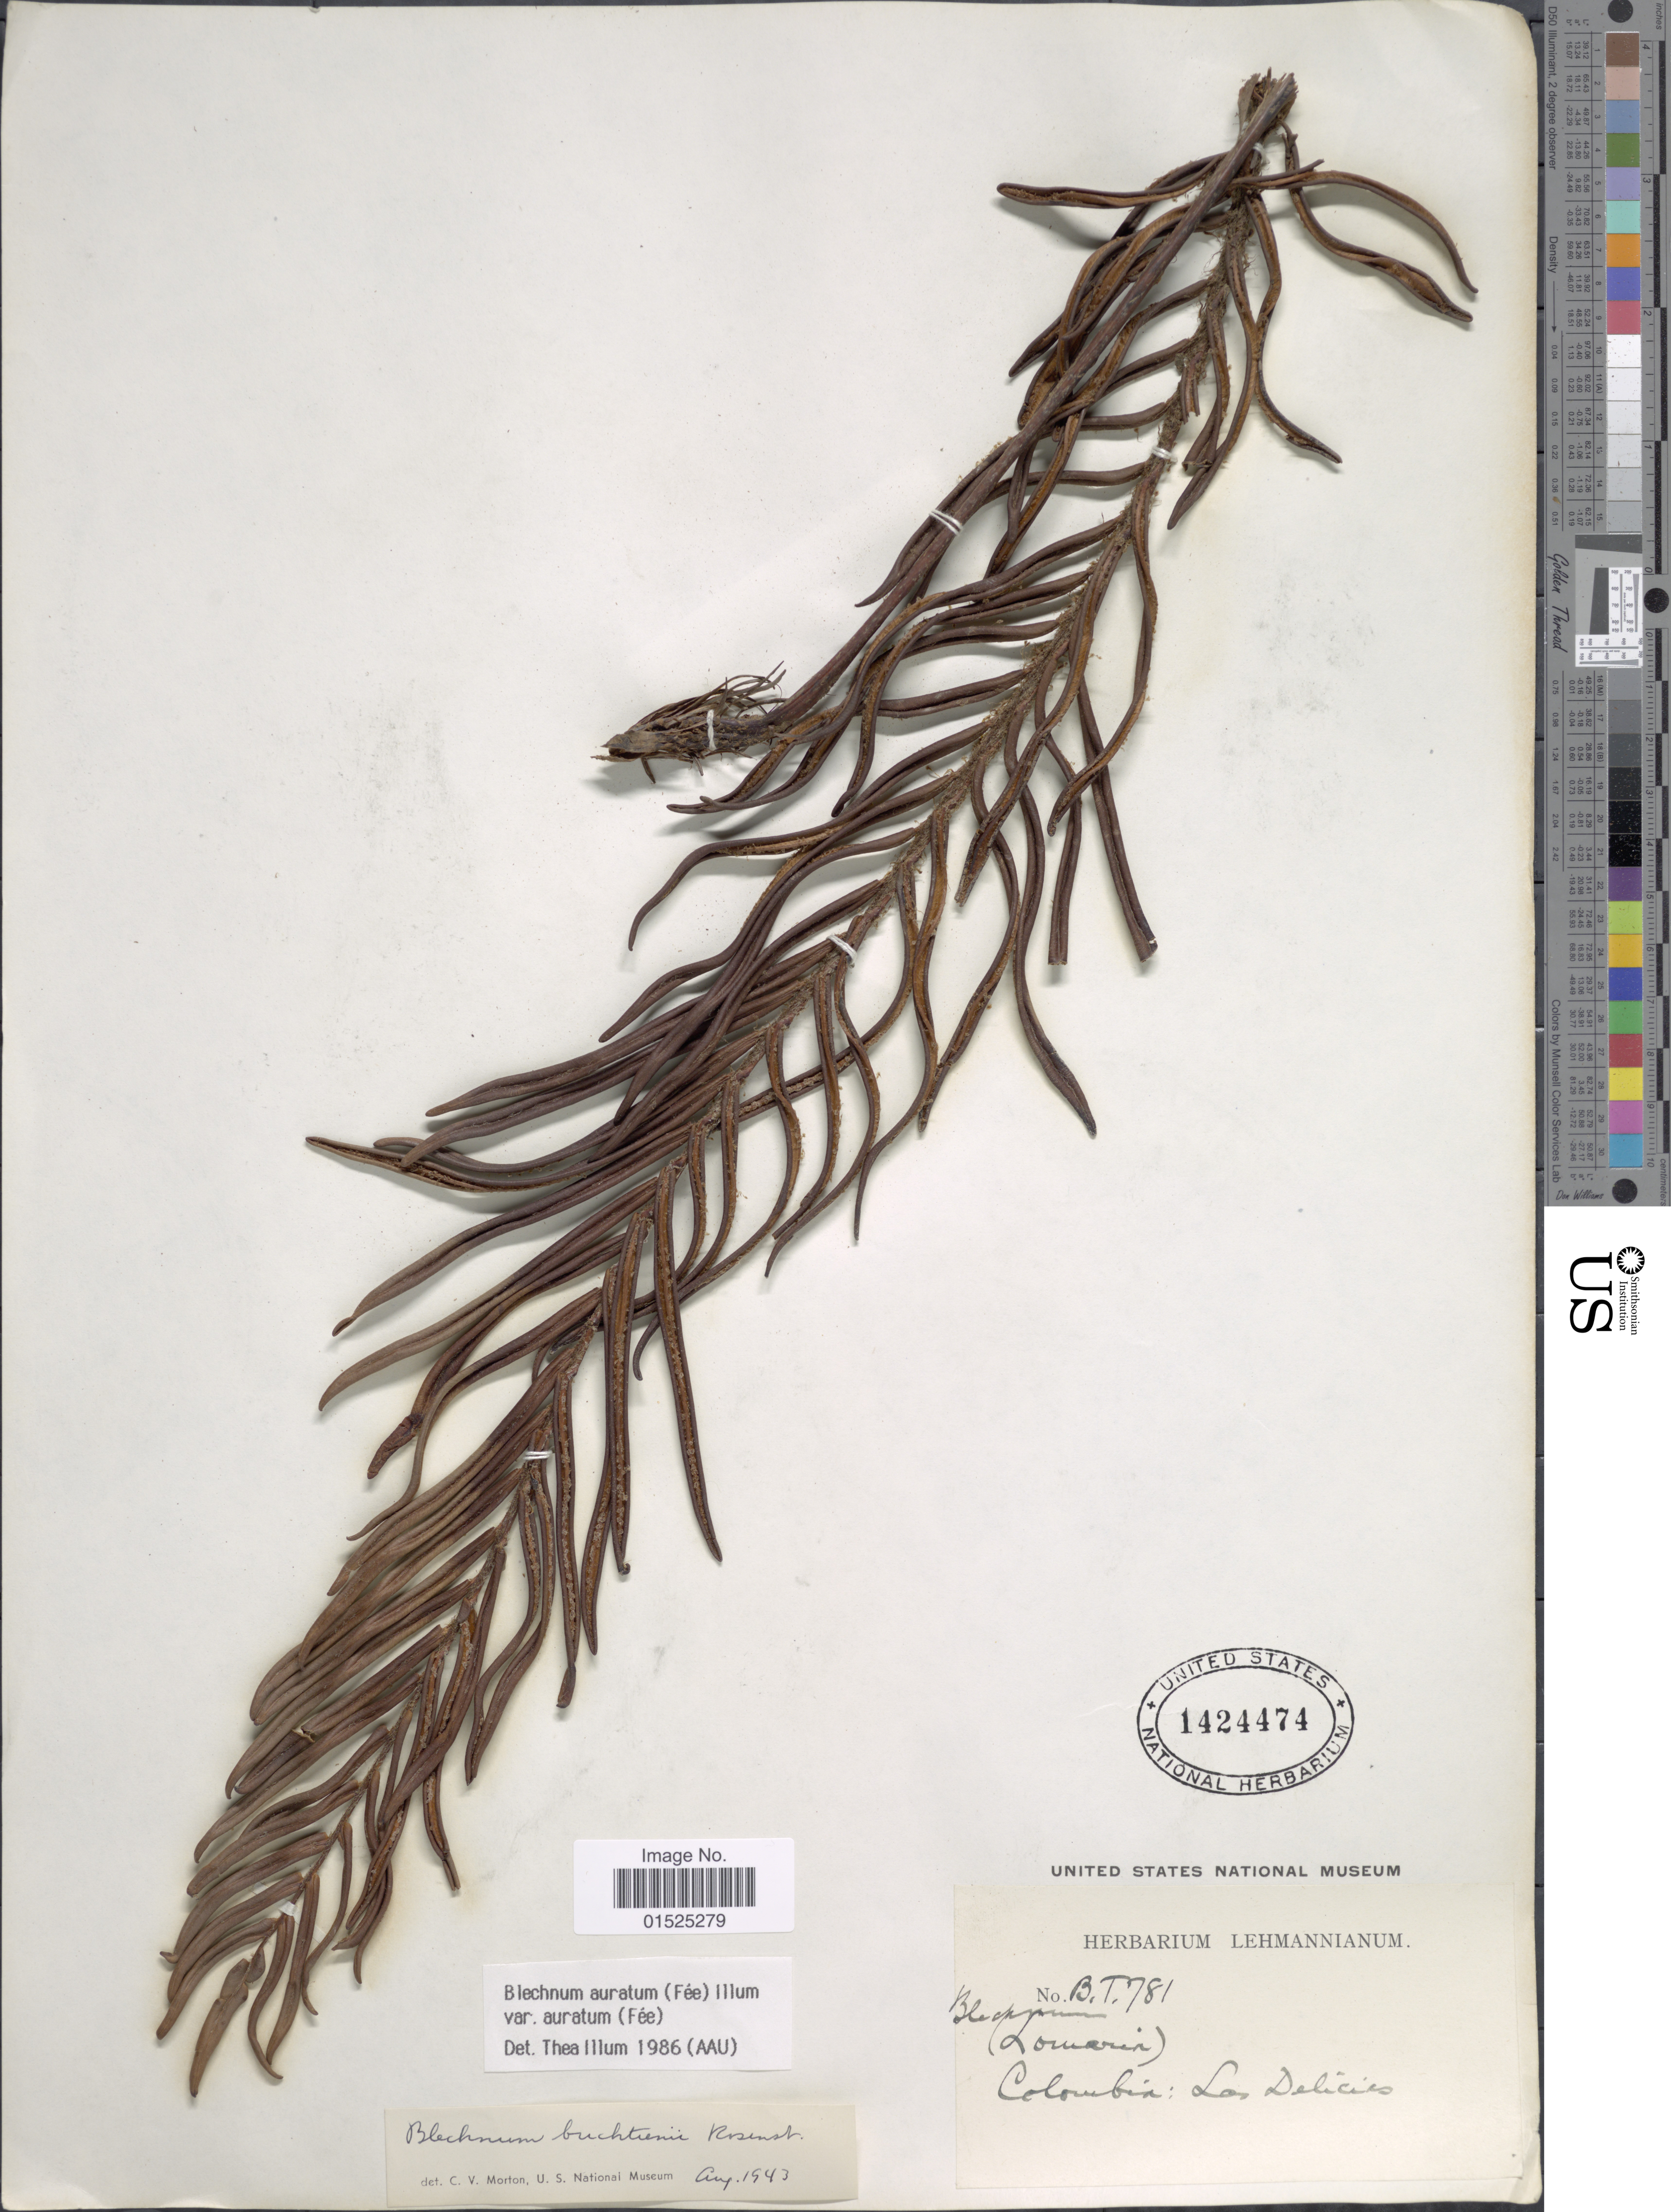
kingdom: Plantae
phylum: Tracheophyta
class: Polypodiopsida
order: Polypodiales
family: Blechnaceae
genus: Blechnum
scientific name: Blechnum auratum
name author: (Fée) R.M. Tryon & Stolze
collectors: ex herb. Lehmannianum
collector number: B. T. 781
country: Colombia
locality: Las Delicias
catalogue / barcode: US 1424474